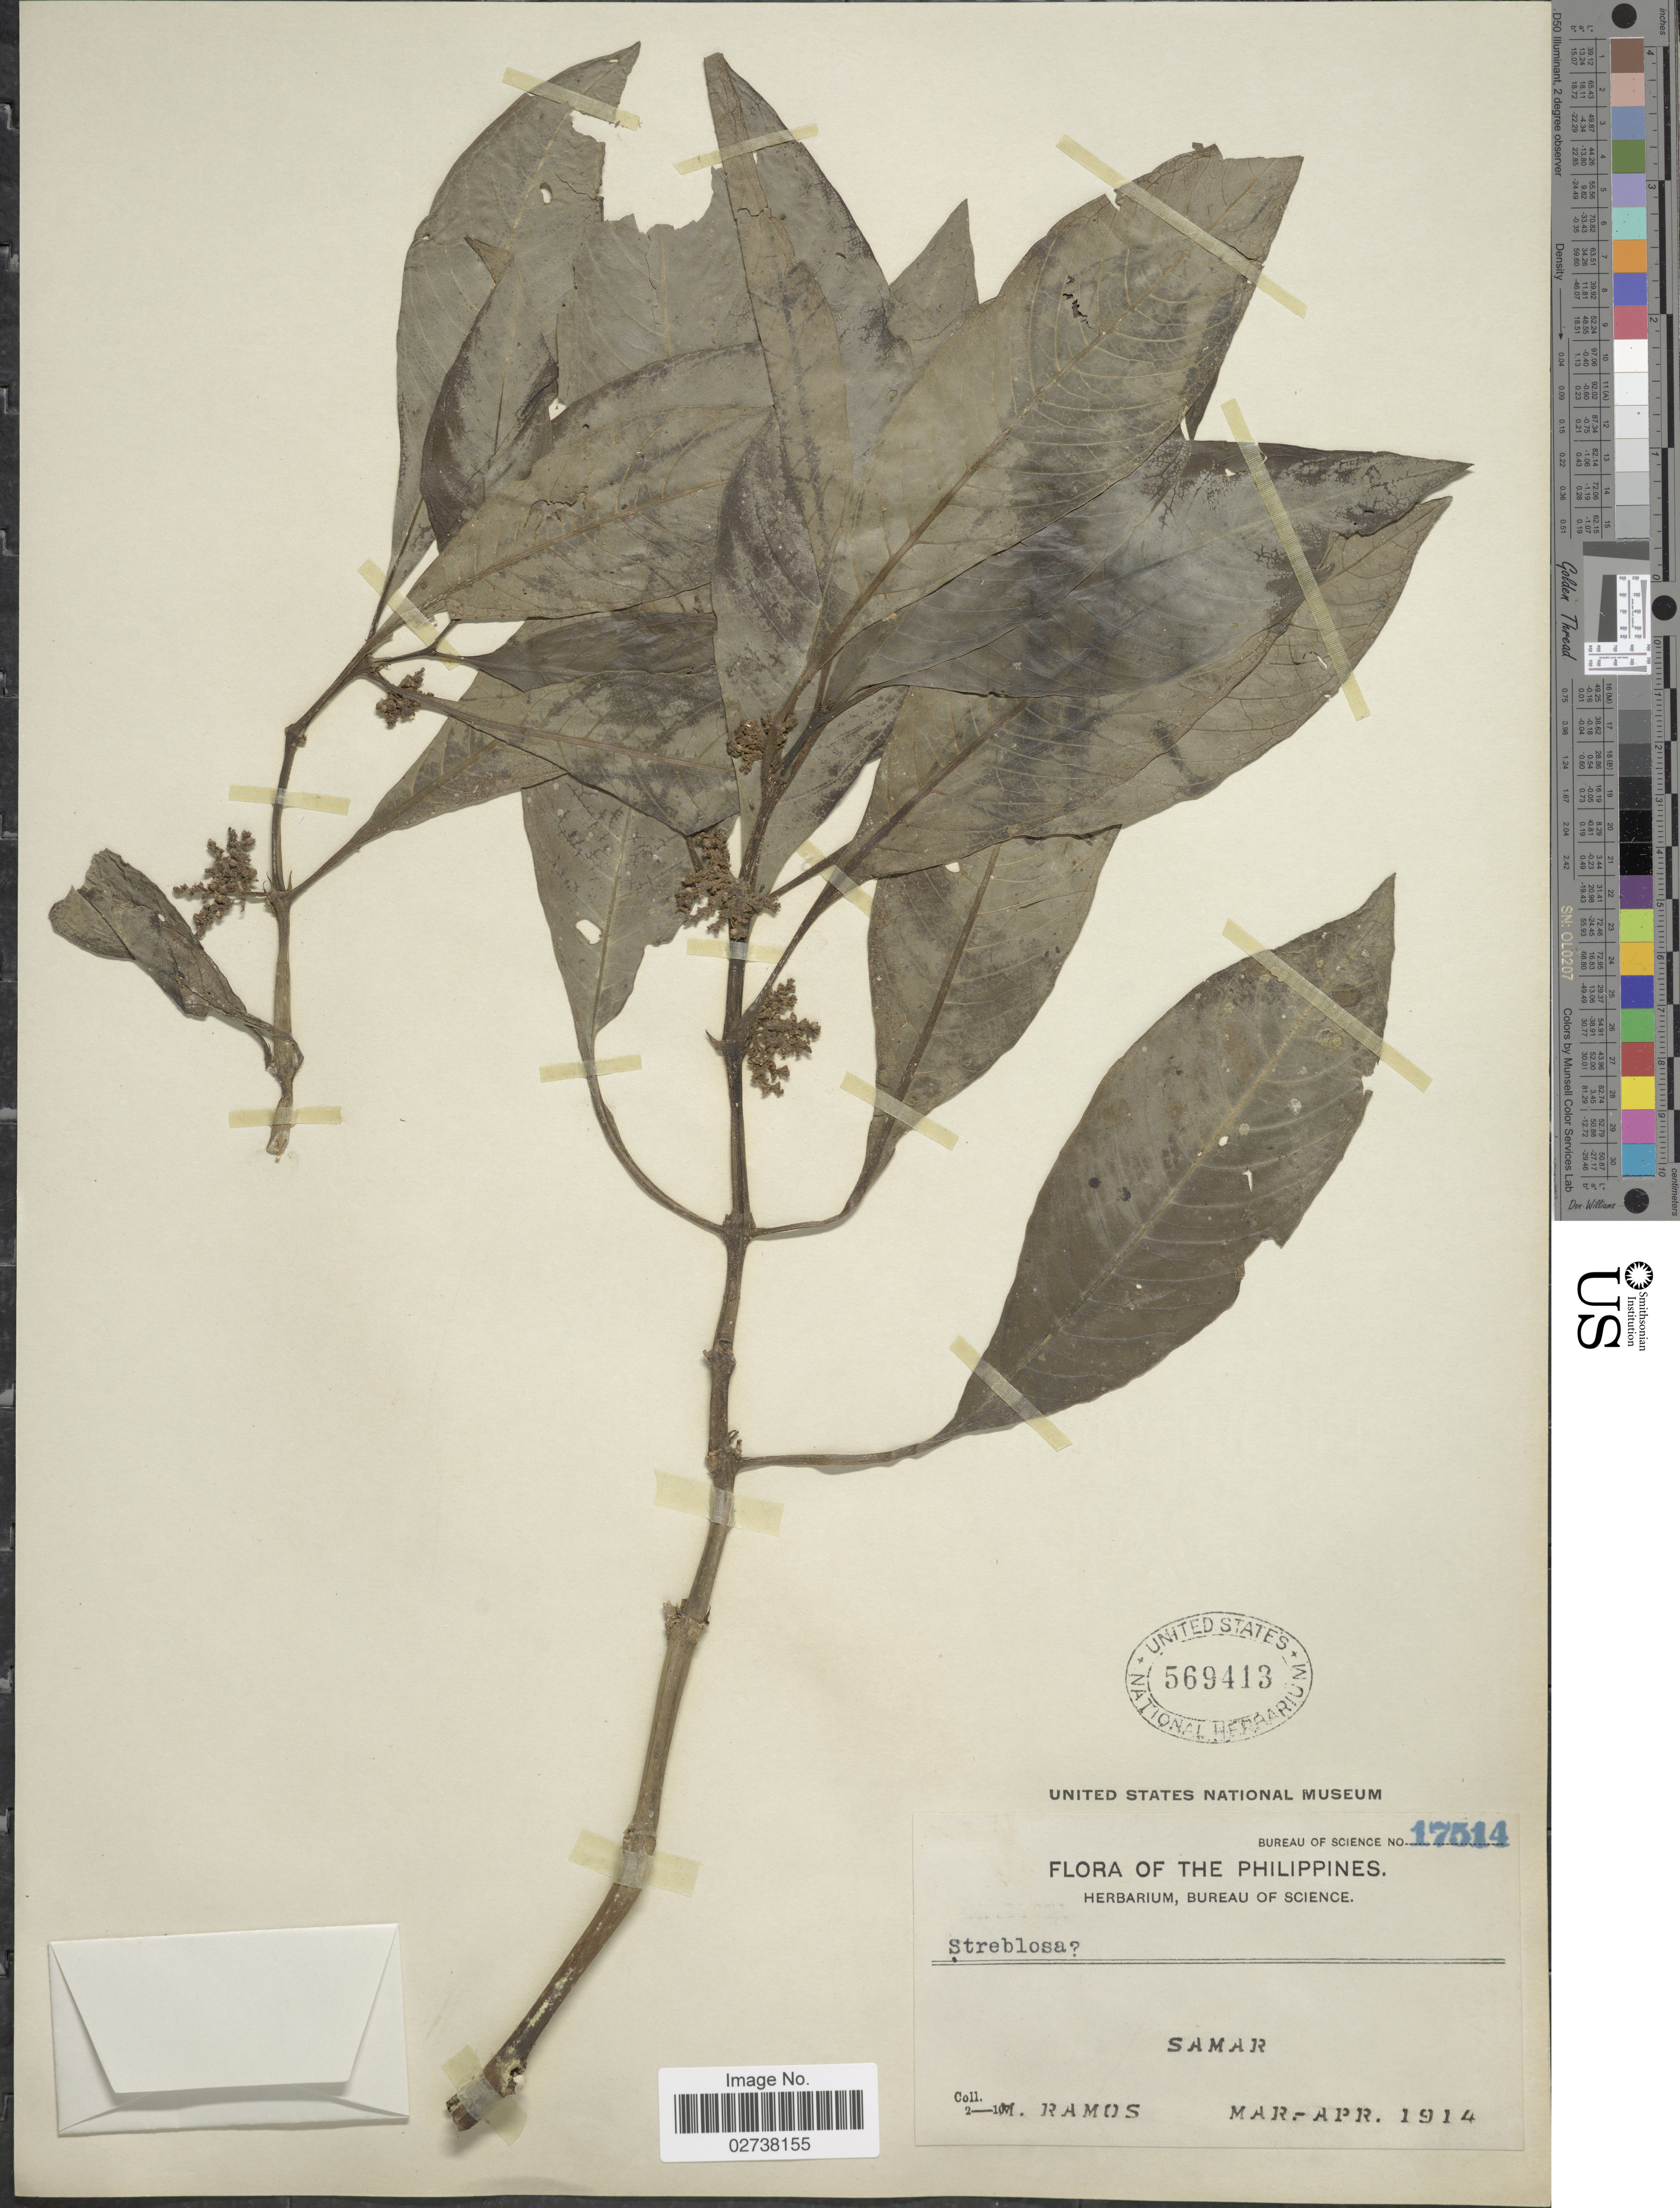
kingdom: Plantae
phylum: Tracheophyta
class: Magnoliopsida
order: Gentianales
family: Rubiaceae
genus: Streblosa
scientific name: Streblosa axilliflora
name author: Merr.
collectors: M. Ramos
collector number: Bureau of Science 17514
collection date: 1914-03/1914-04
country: Philippines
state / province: Eastern Visayas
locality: Samar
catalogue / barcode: US 569413